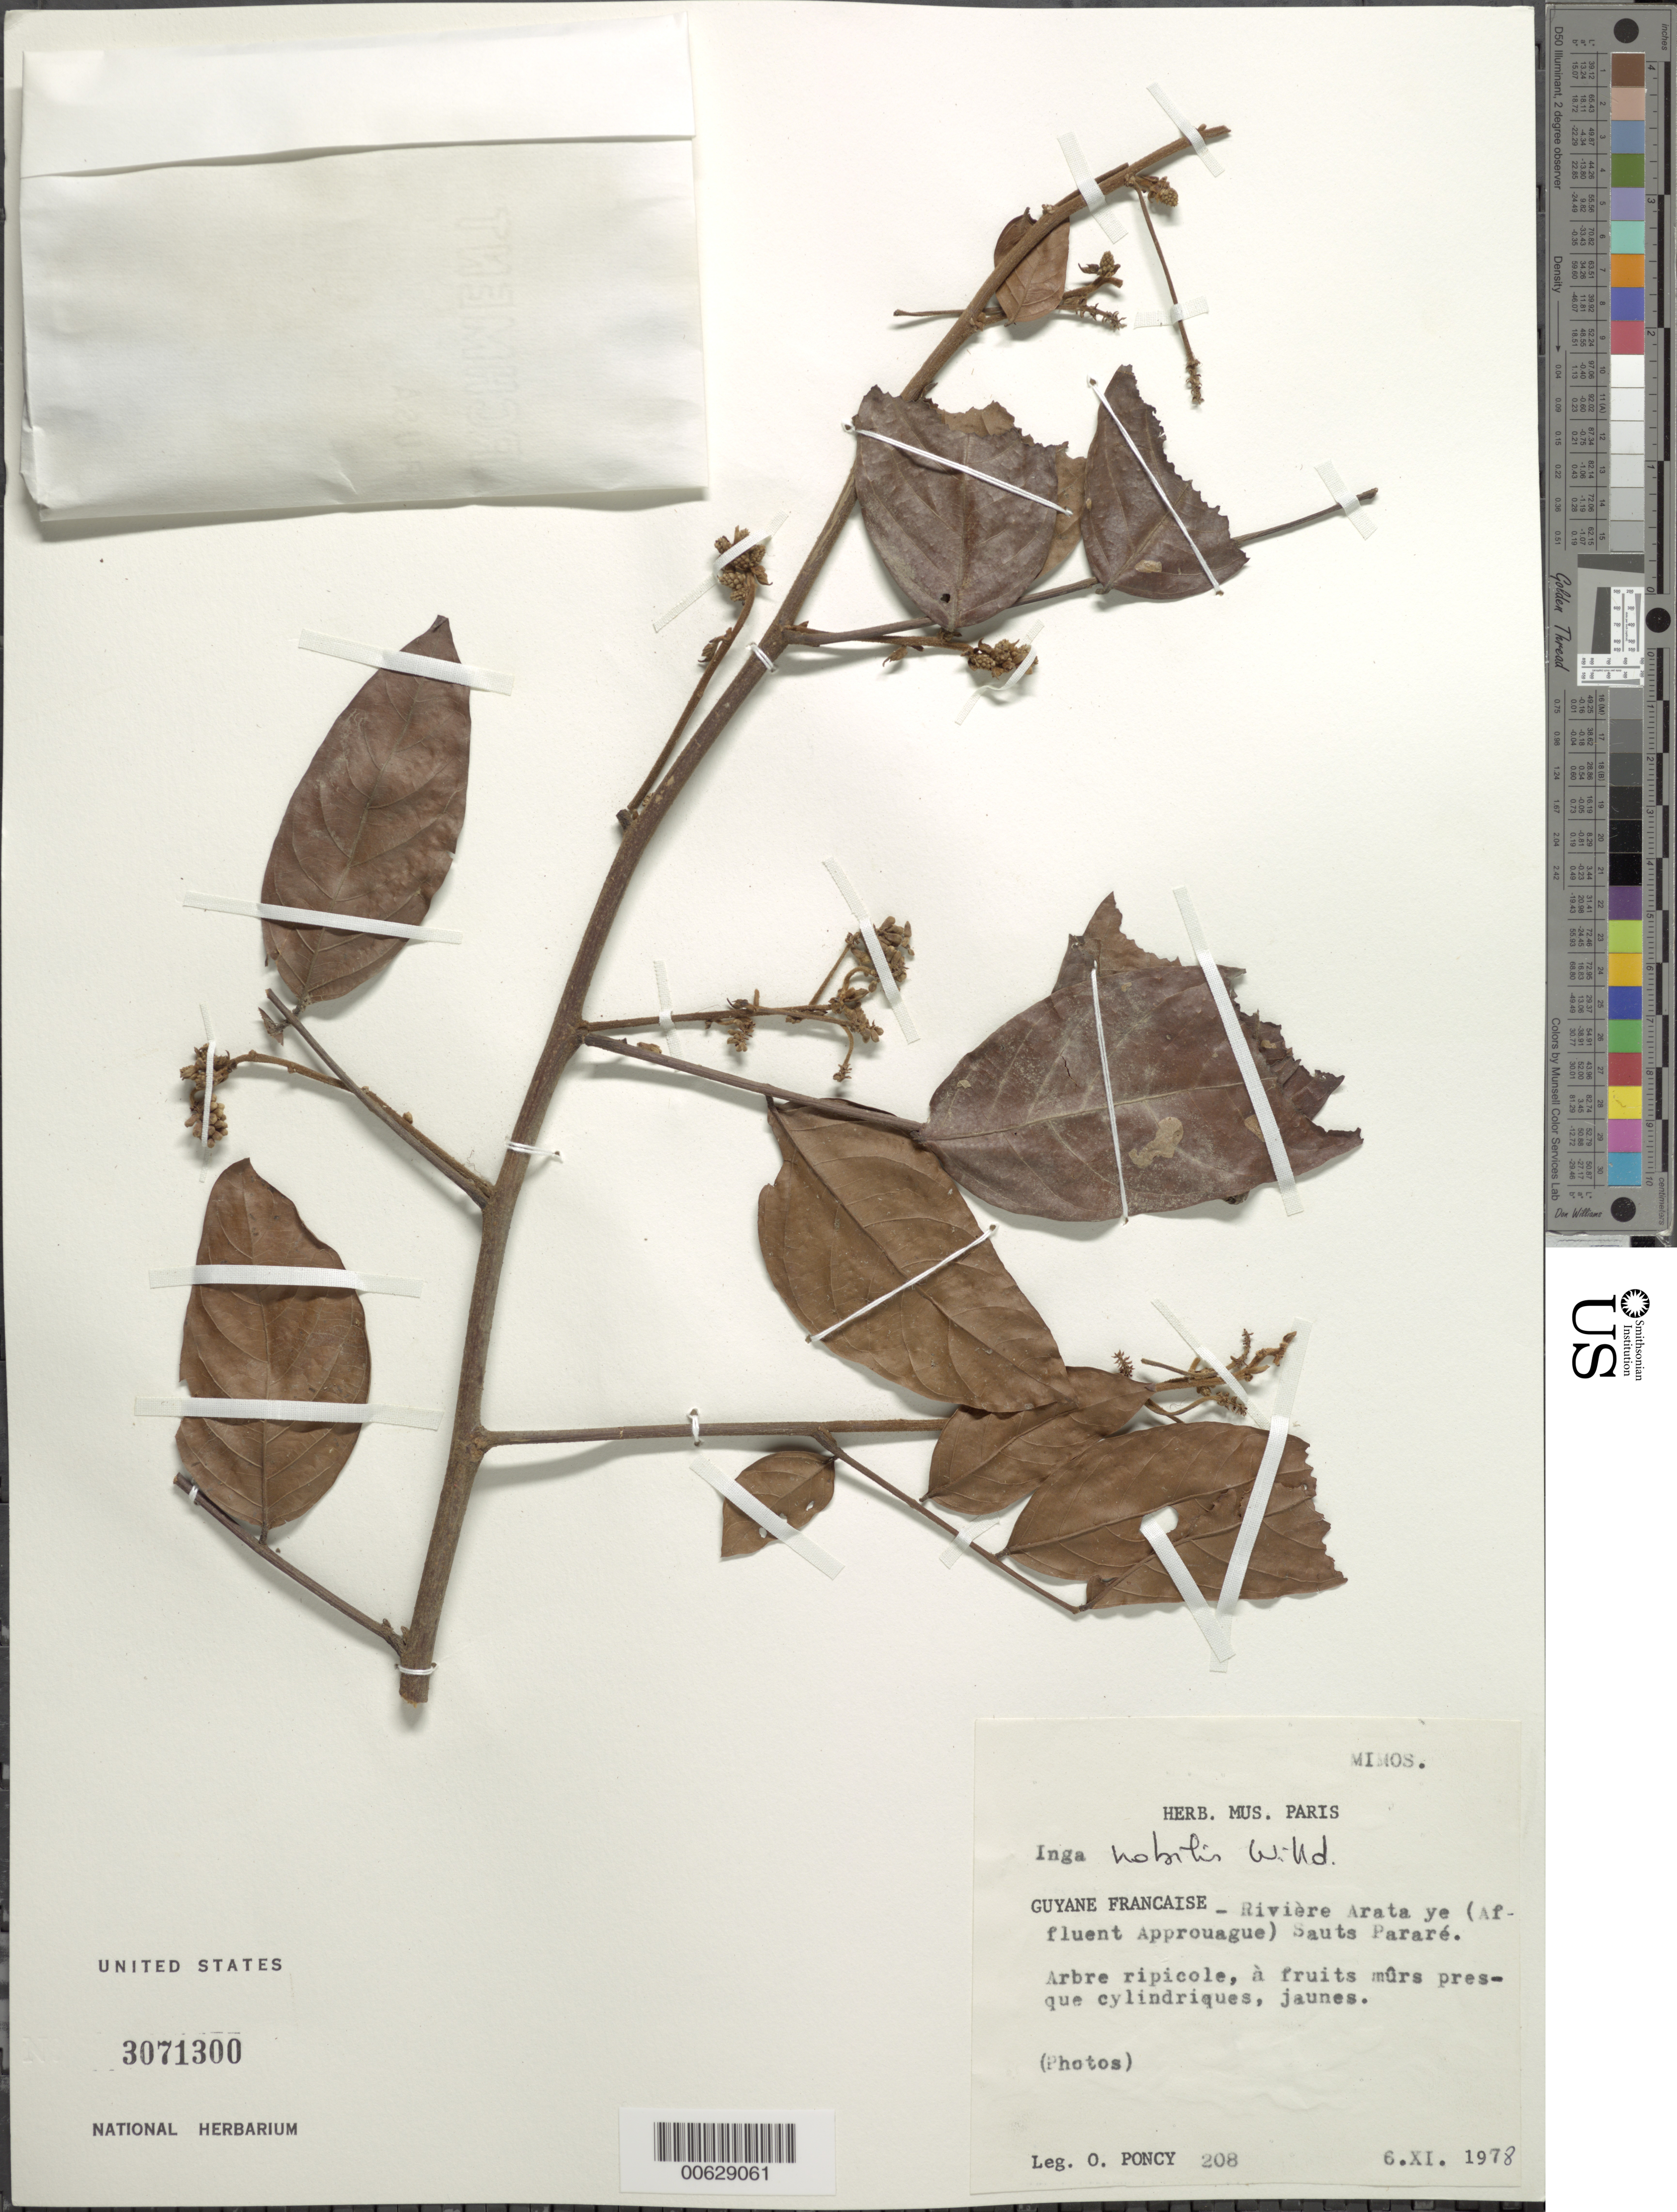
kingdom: Plantae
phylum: Tracheophyta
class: Magnoliopsida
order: Fabales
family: Fabaceae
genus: Inga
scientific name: Inga nobilis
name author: Willd.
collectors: O. Poncy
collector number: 208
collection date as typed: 6-Nov-78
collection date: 1978-11-06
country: French Guiana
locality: Saut Pararé, Rivière Arataye, Fleuve Approuague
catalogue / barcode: US 3071300